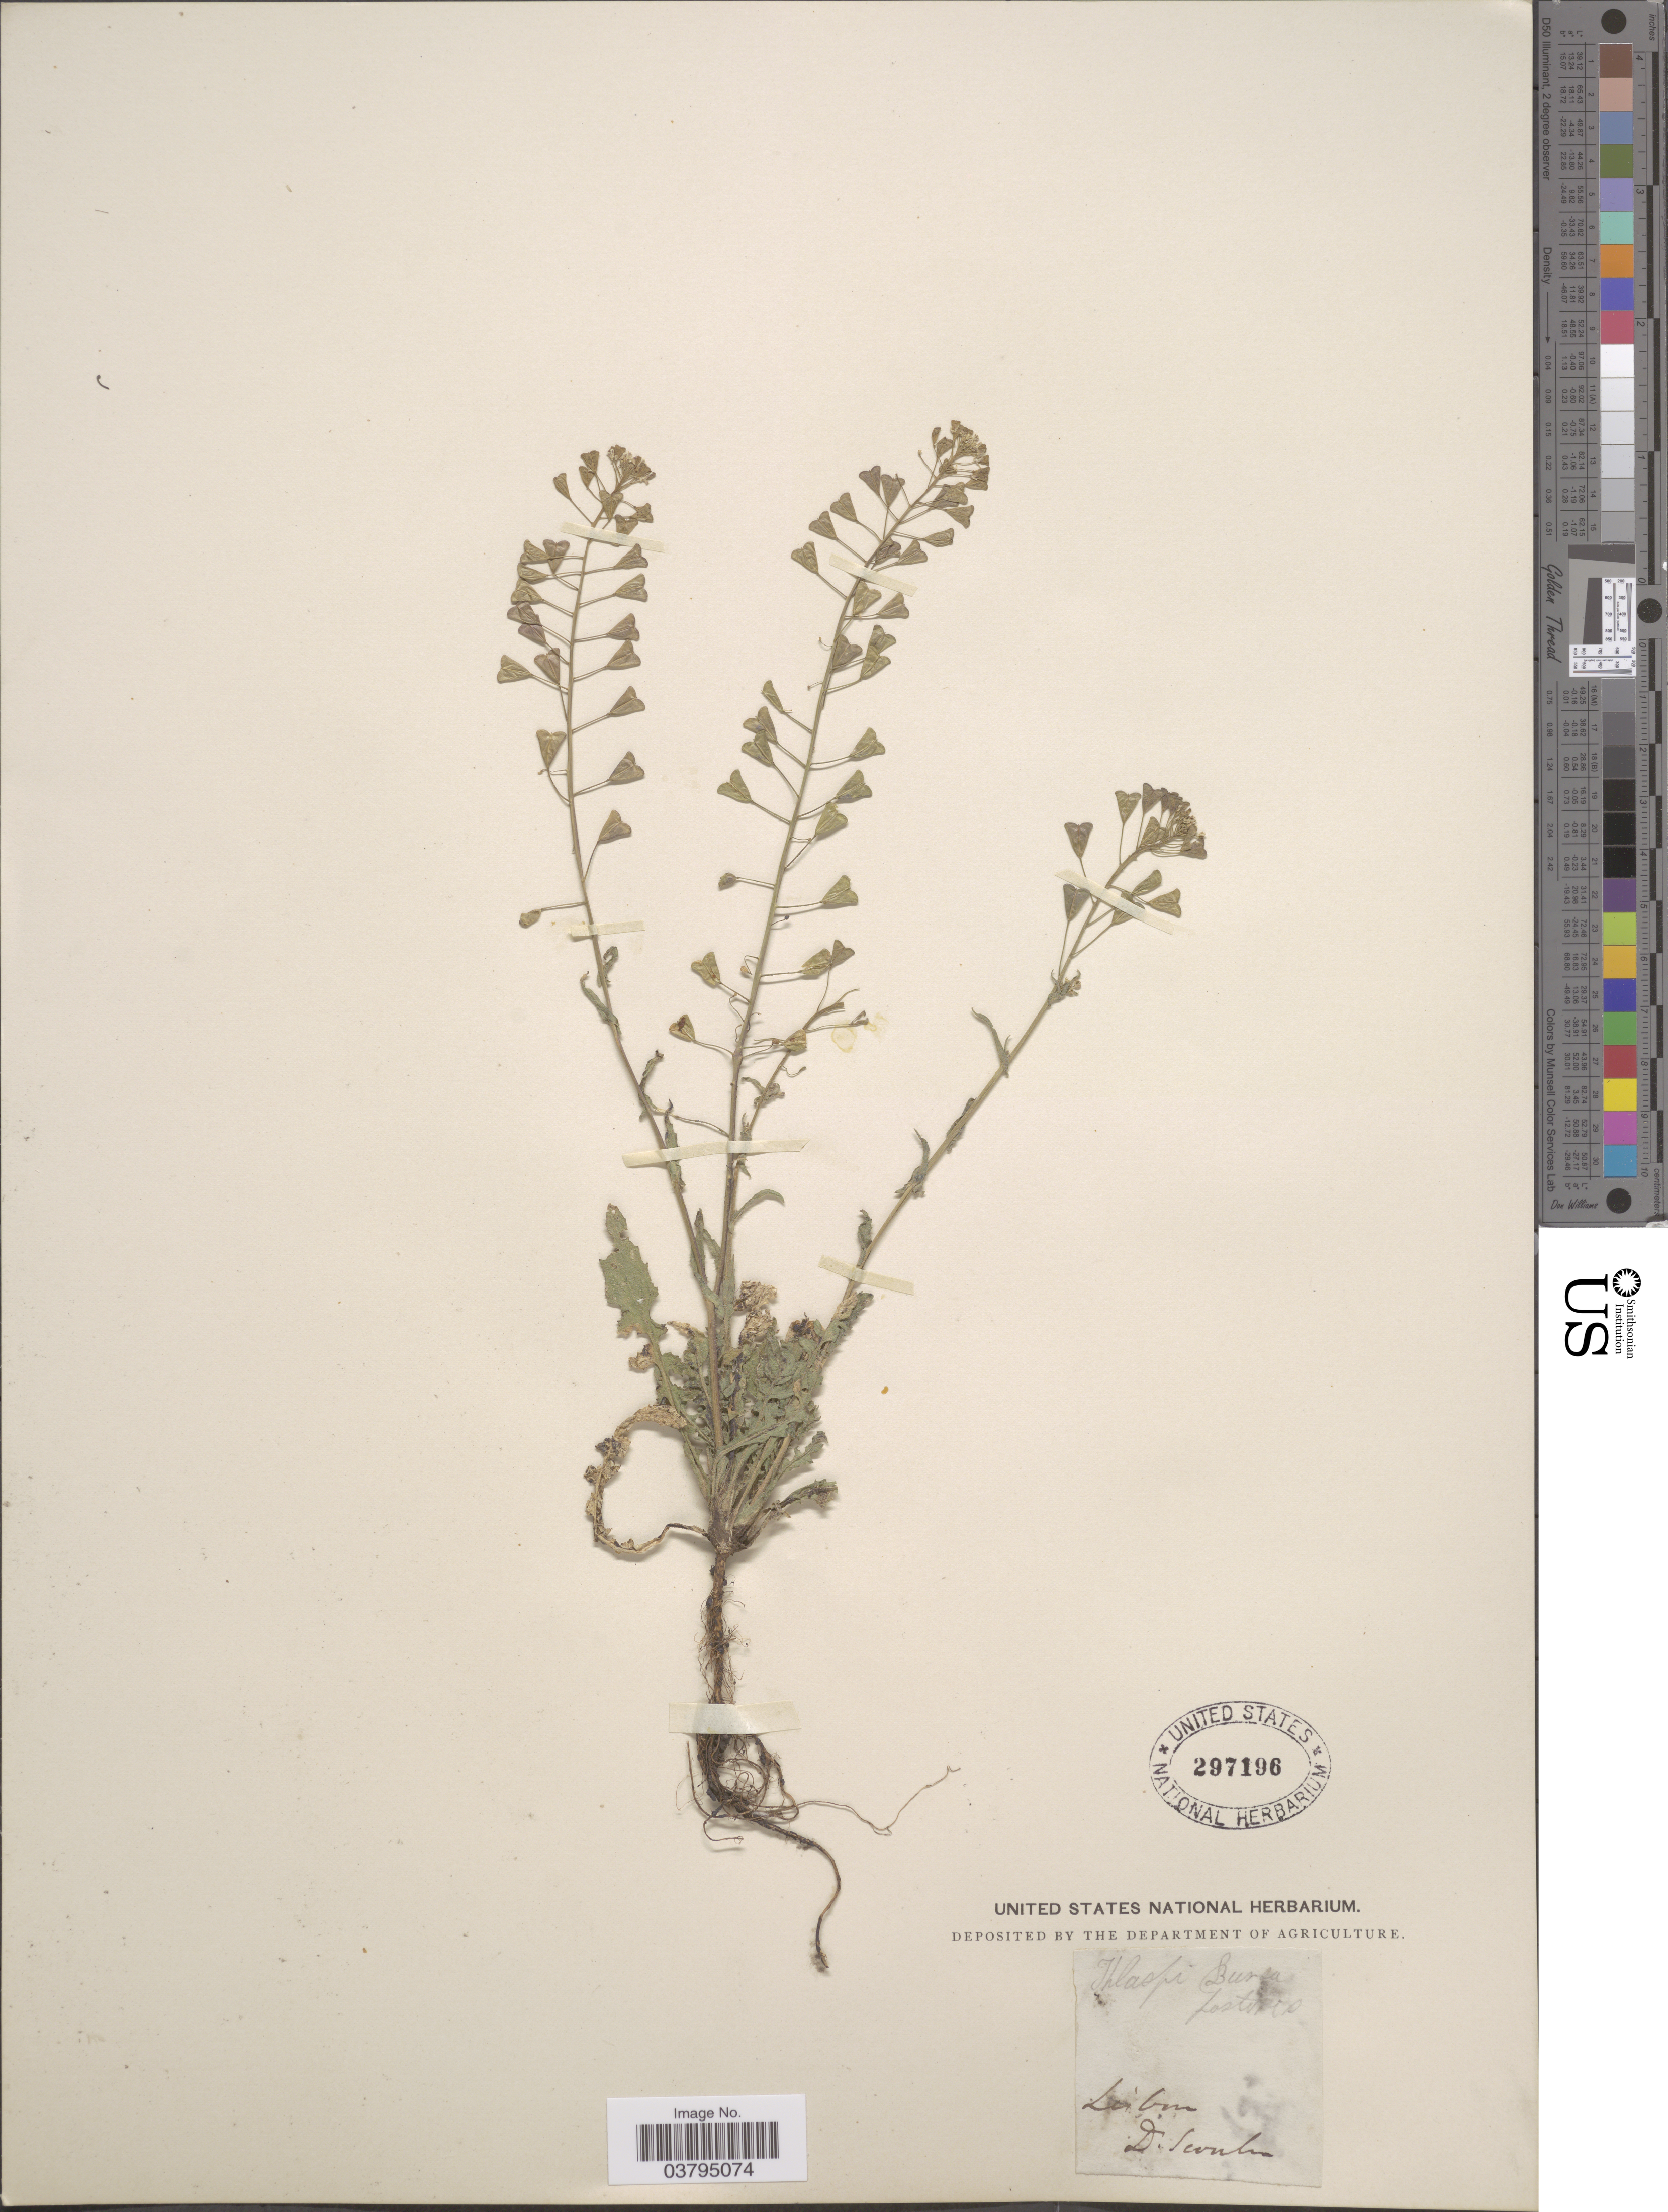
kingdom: Plantae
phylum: Tracheophyta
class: Magnoliopsida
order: Brassicales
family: Brassicaceae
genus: Capsella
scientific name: Capsella bursa-pastoris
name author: (L.) Medik.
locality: Limbim. [interpreted]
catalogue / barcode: US 297196